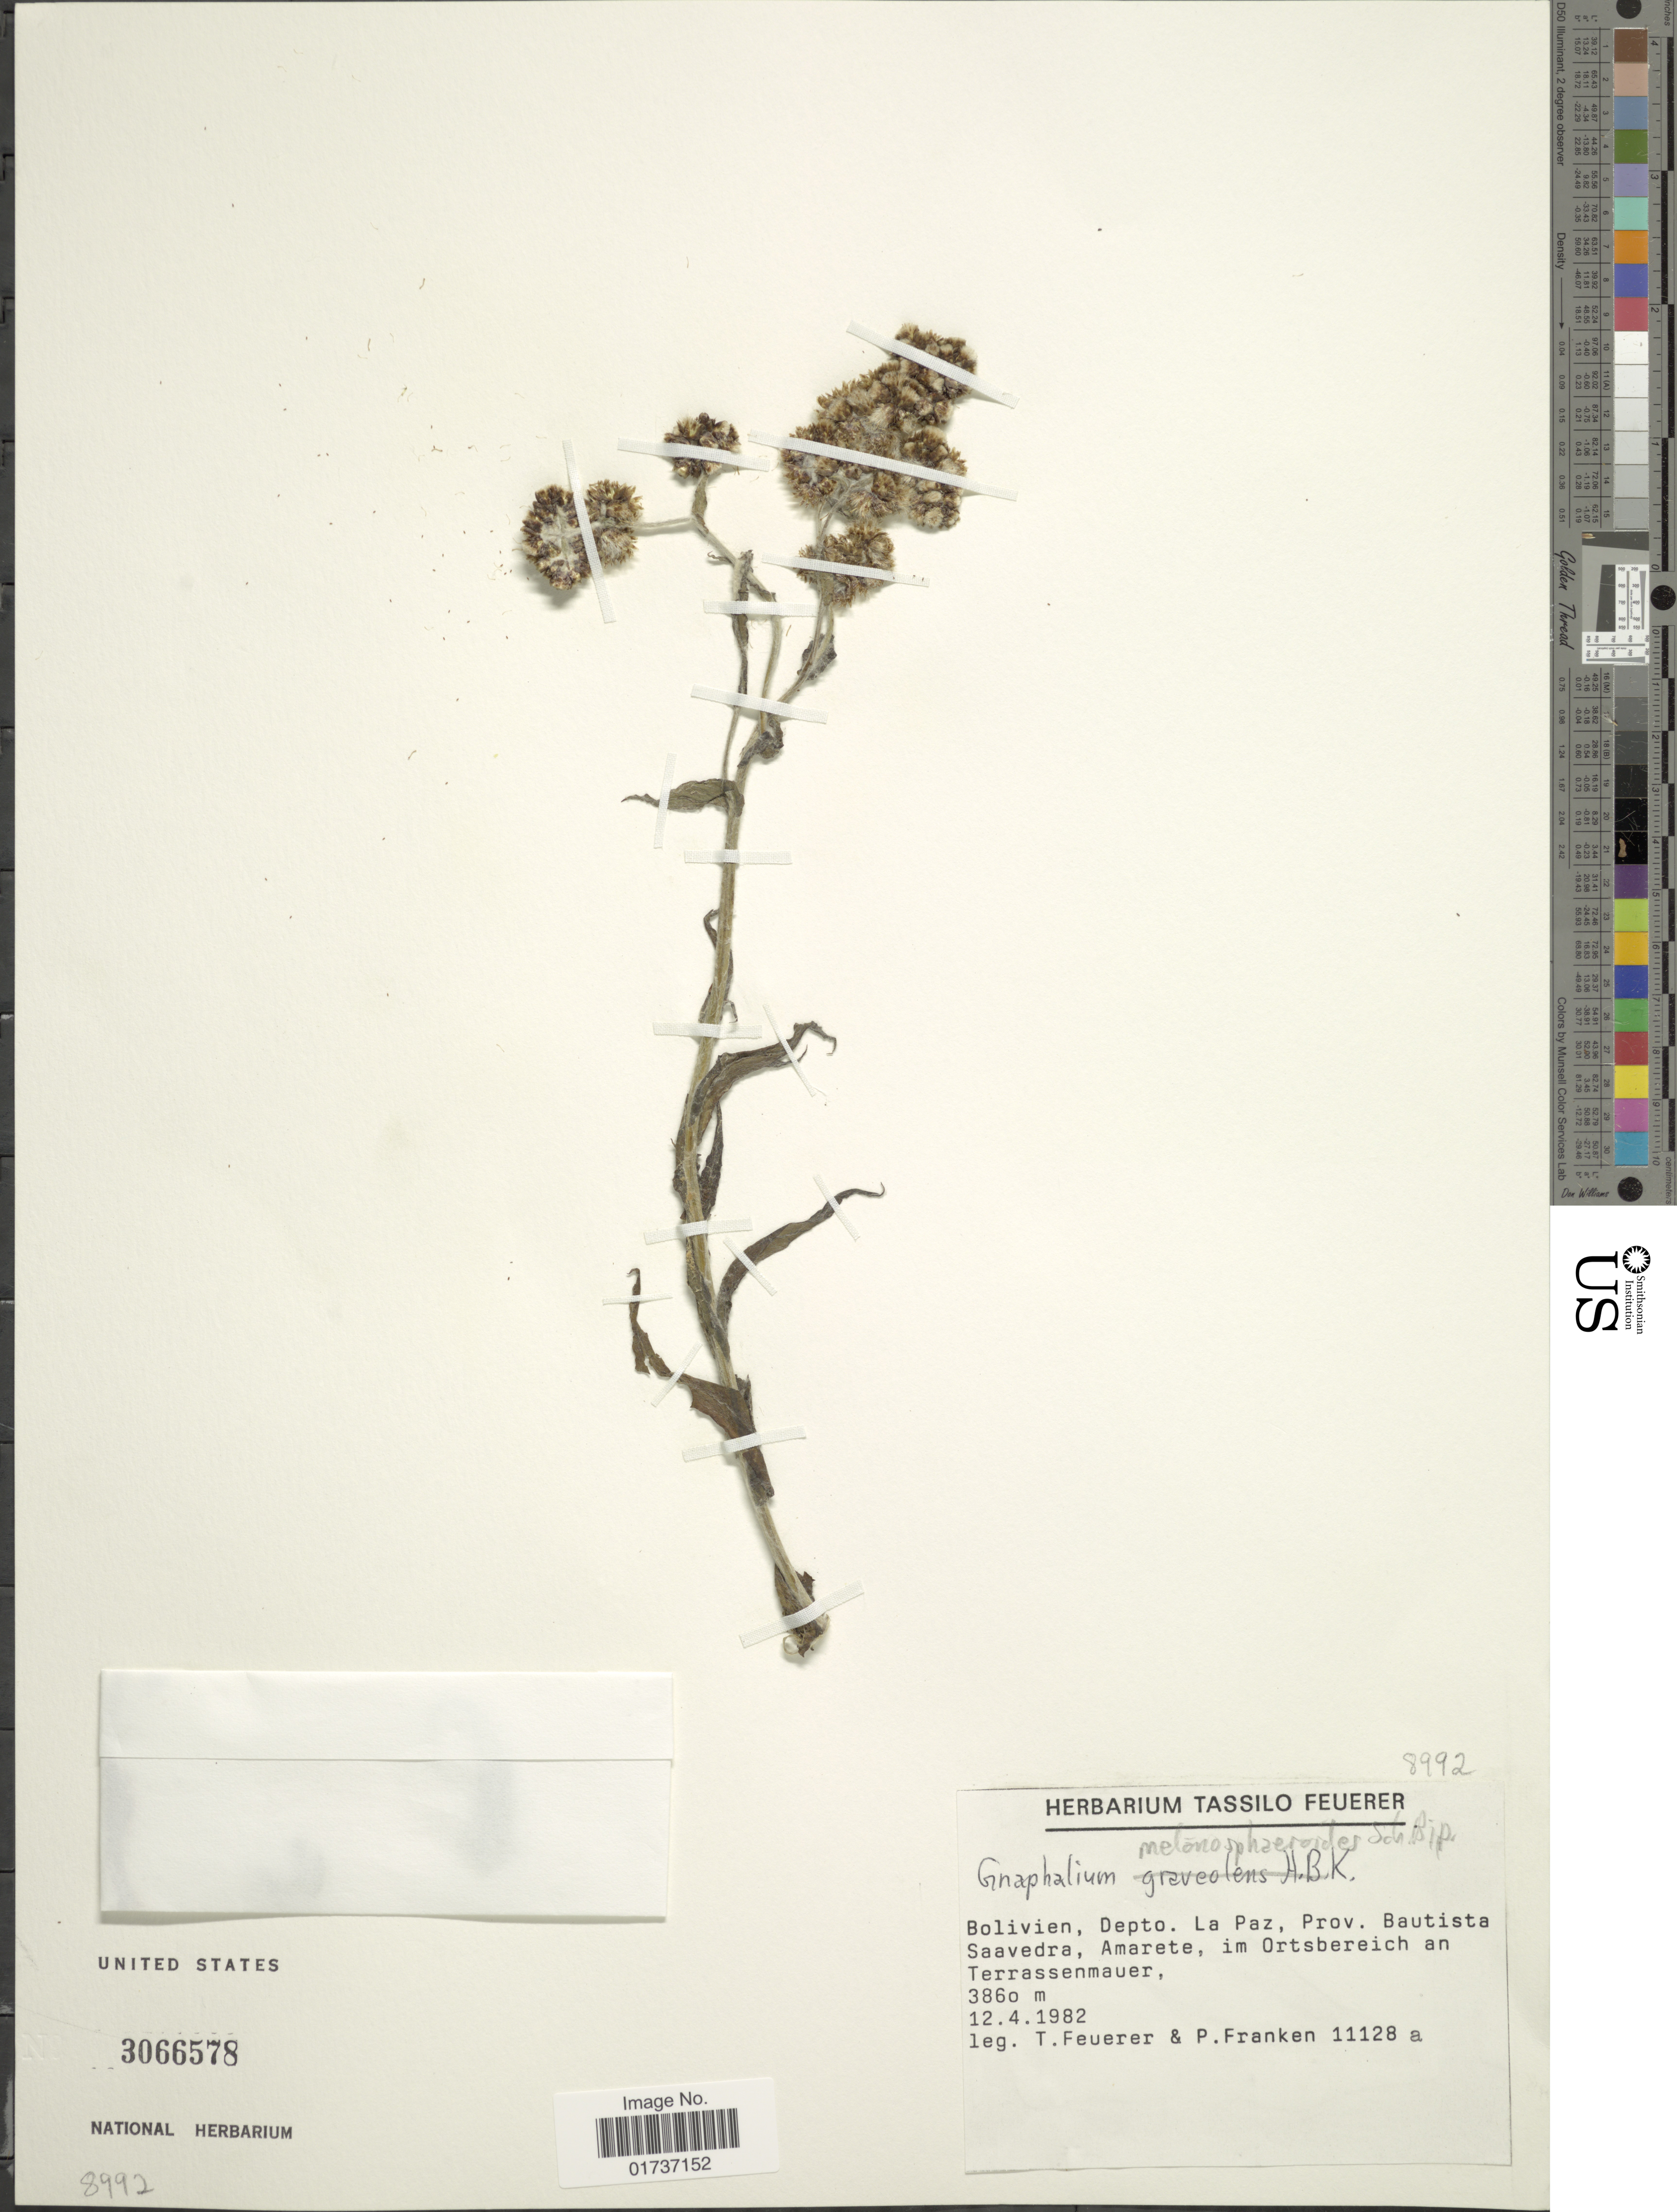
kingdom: Plantae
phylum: Tracheophyta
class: Magnoliopsida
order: Asterales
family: Asteraceae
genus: Gnaphalium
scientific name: Gnaphalium melanosphaeroides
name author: Sch. Bip. & Wedd.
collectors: T. Feuerer & P. Franken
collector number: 11128a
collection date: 1982-04-12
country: Bolivia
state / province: La Paz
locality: Depto La Paz, Prov. Bautista Saavedra, Amarete, im Ortsbereich an terrassenmauer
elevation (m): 3860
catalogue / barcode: US 3066578